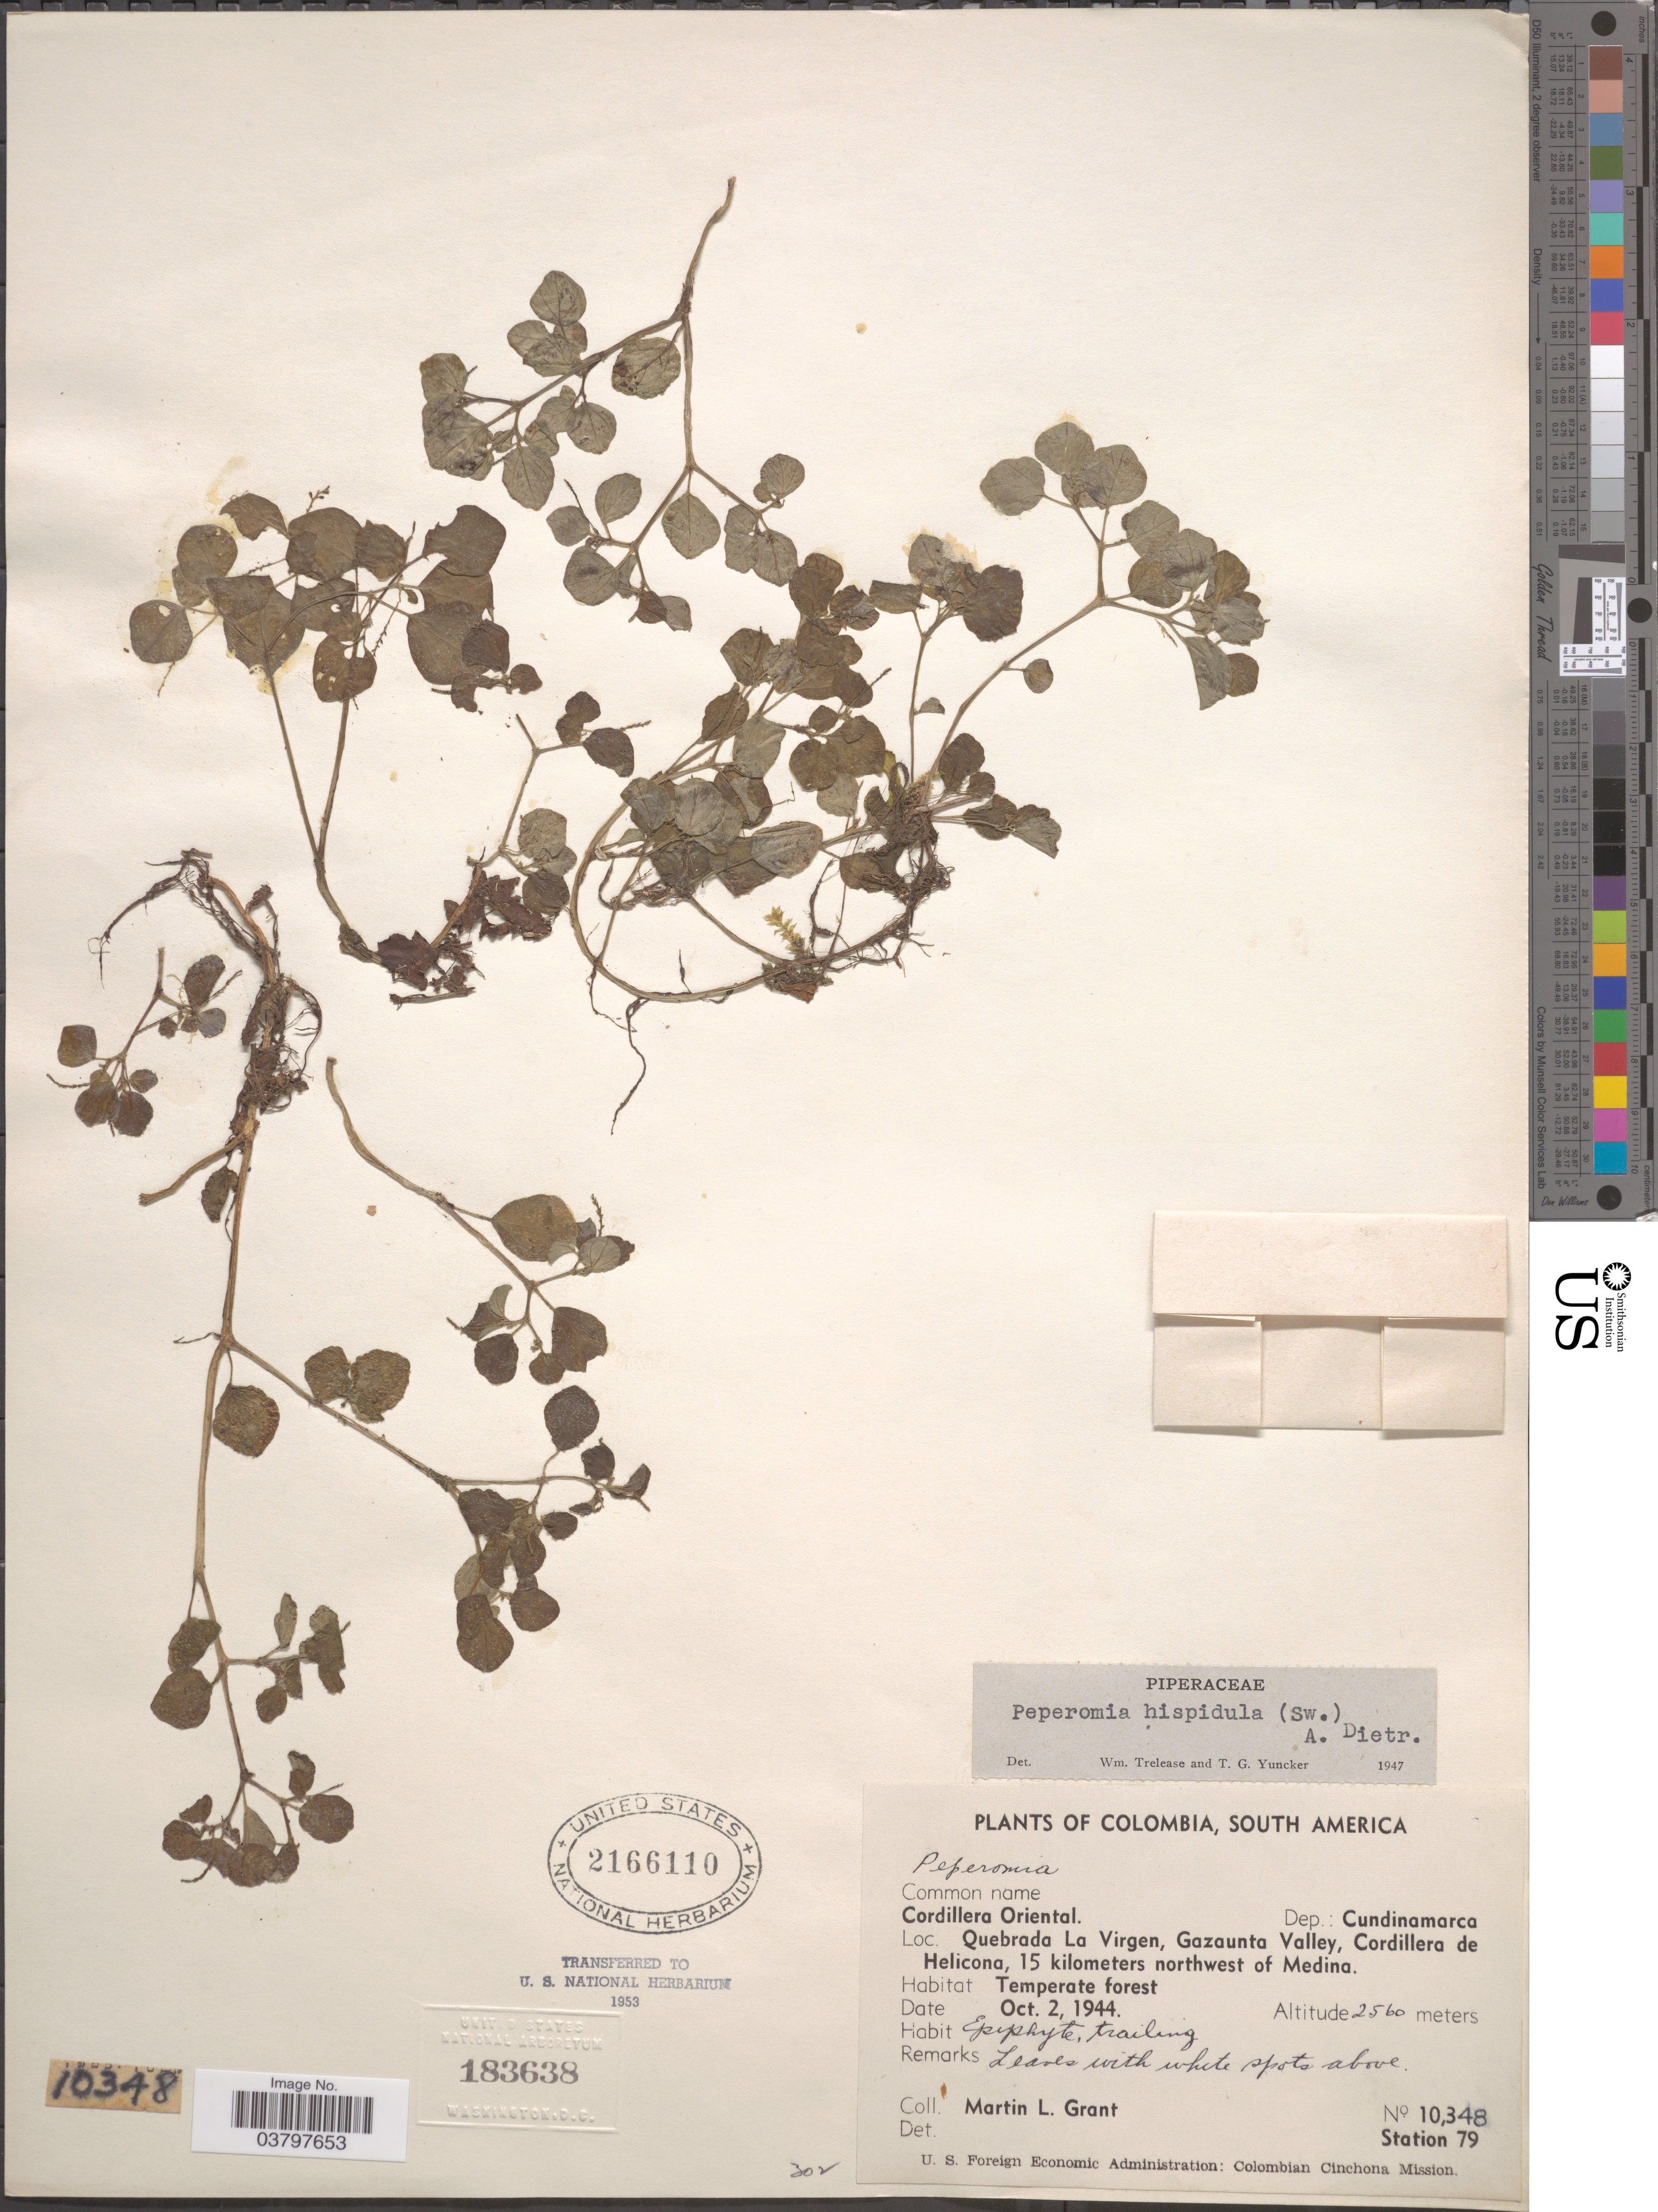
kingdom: Plantae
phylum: Tracheophyta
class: Magnoliopsida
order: Piperales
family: Piperaceae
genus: Peperomia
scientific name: Peperomia hispidula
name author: (Sw.) A. Dietr.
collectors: M. L. Grant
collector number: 10348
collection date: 1944-10-02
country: Colombia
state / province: Cundinamarca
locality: Cordillera Oriental Dep.: Cundinamarca. Quebrada La Virgen, Gazaunta Valley, Cordillera de Helicona, 15 kilometers northwest of Medina. Station 79.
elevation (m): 2560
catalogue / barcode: US 2166110